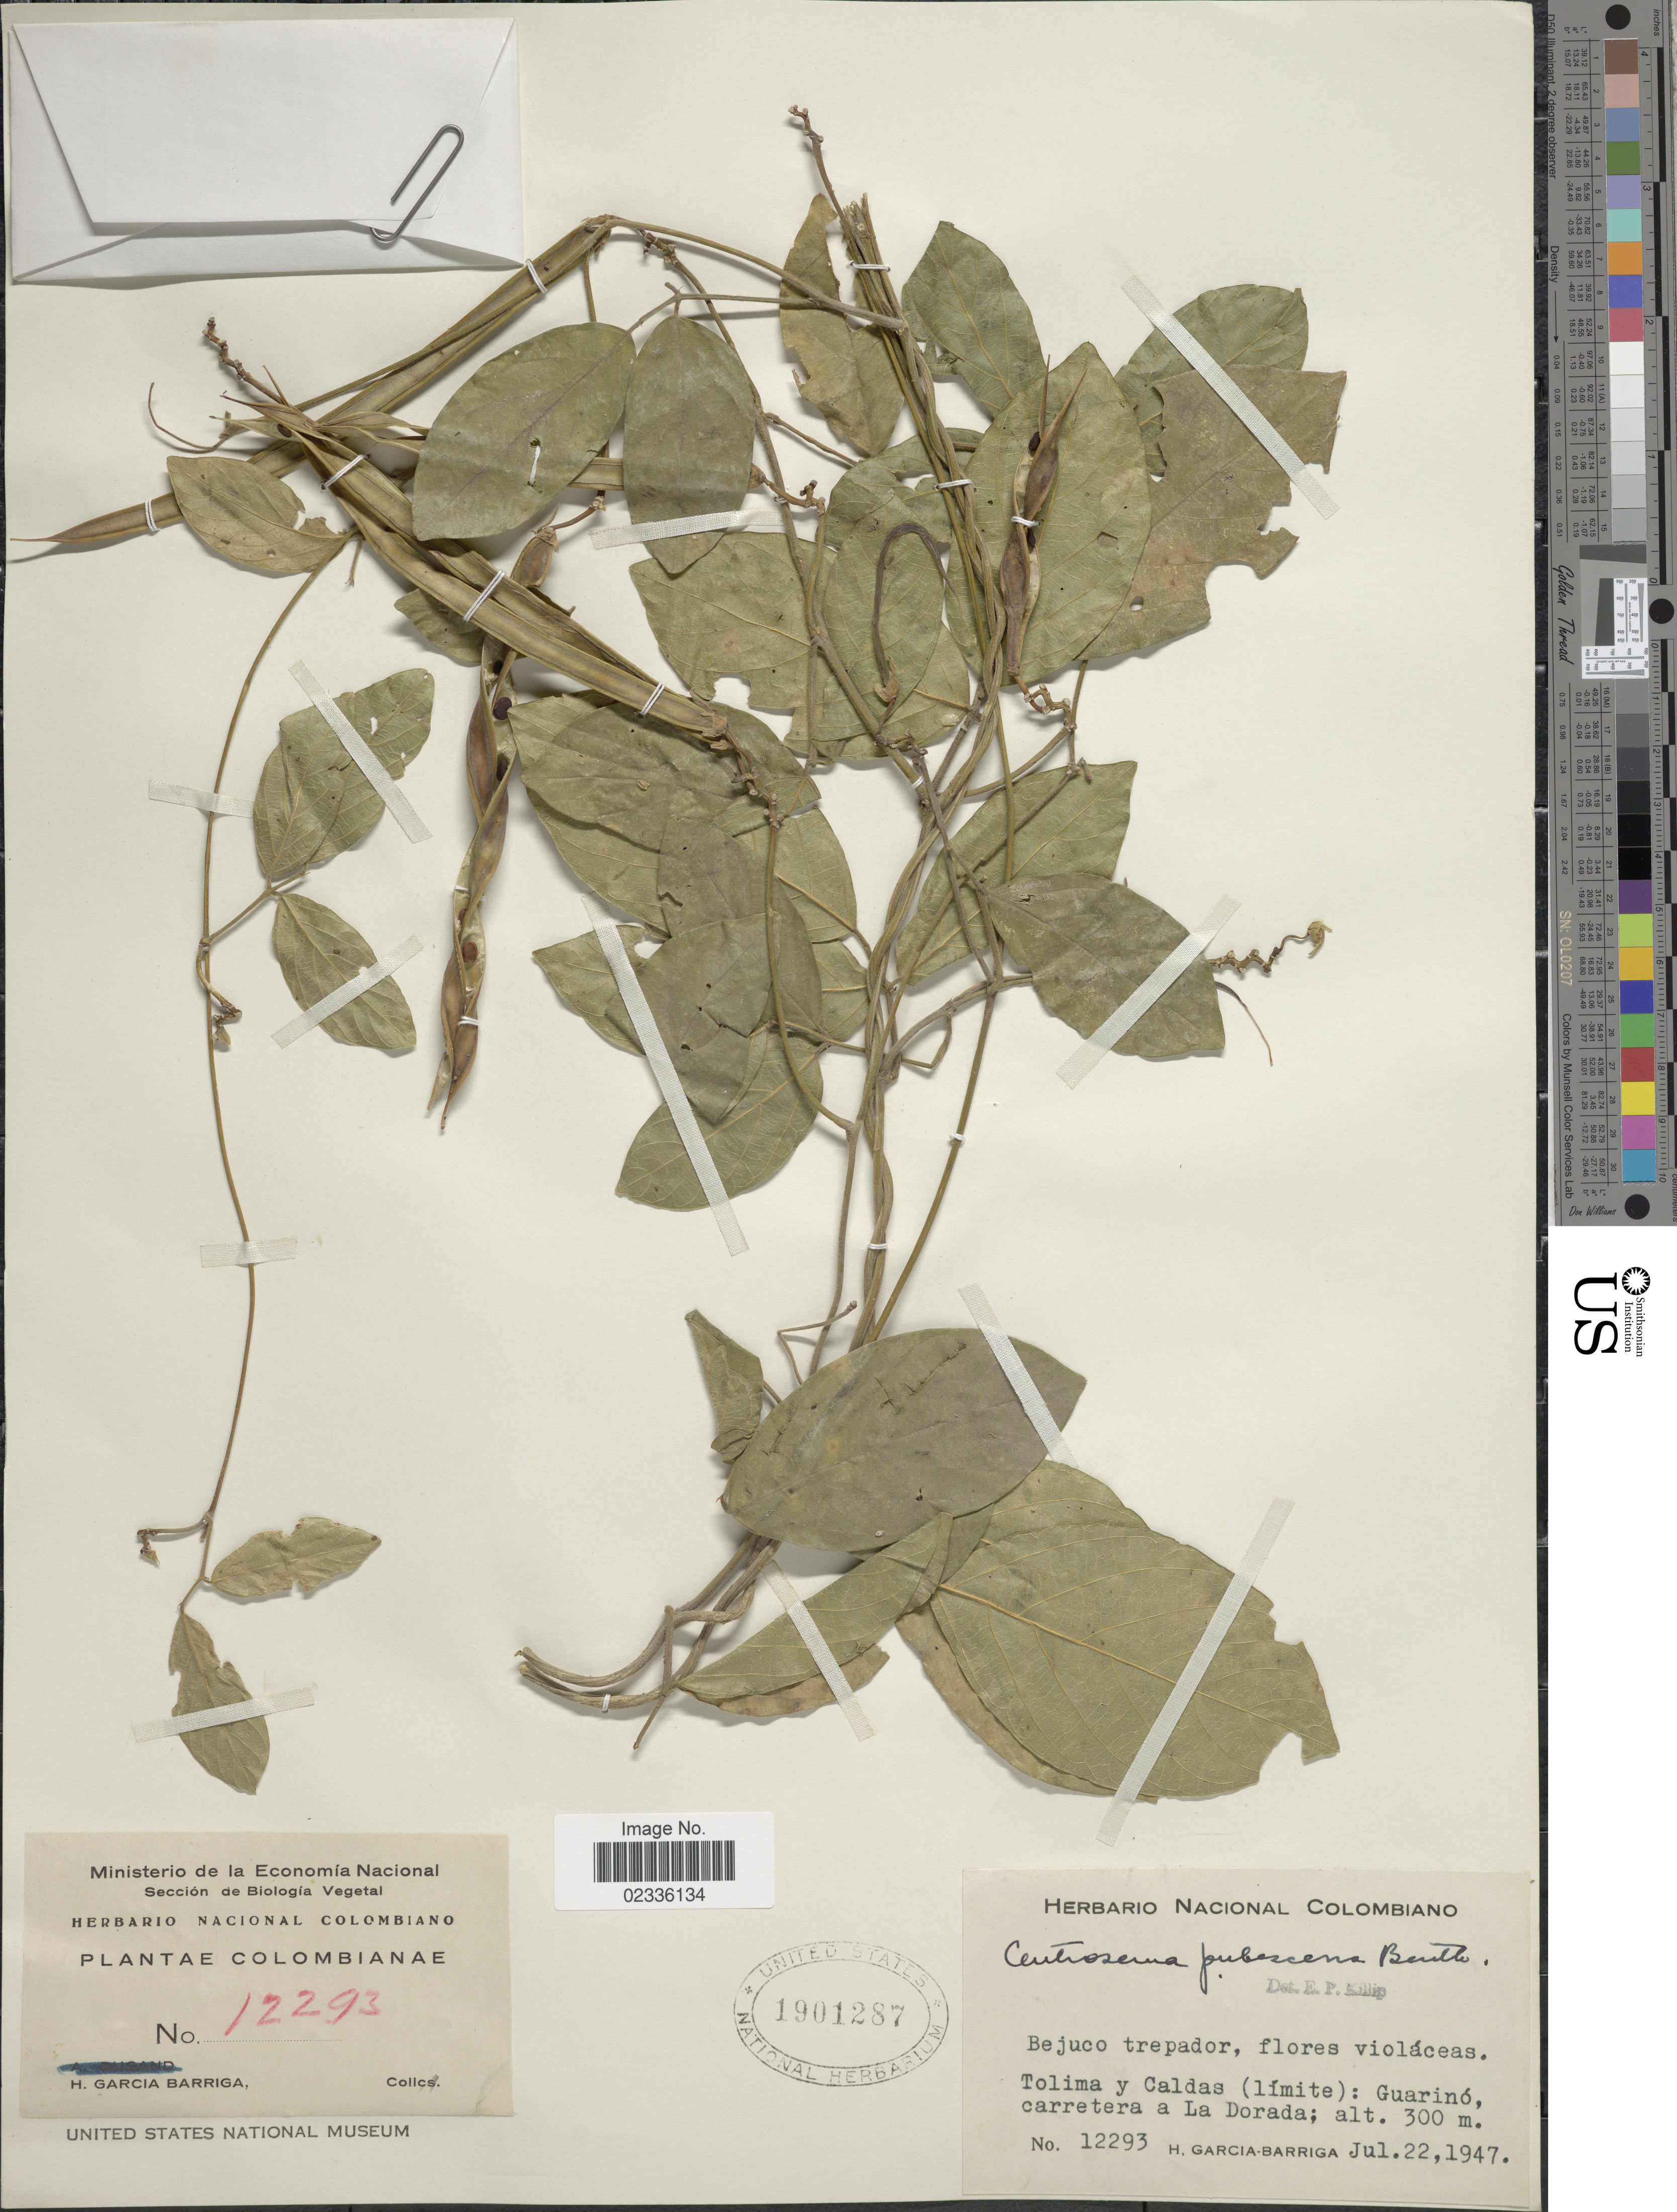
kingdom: Plantae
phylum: Tracheophyta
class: Magnoliopsida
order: Fabales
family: Fabaceae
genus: Centrosema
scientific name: Centrosema pubescens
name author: Benth.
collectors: H. García Barriga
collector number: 12293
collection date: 1947-07-22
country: Colombia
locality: Tolima y Caldas (limite): Guarino carretera a La Dorada.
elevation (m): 300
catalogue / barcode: US 1901287